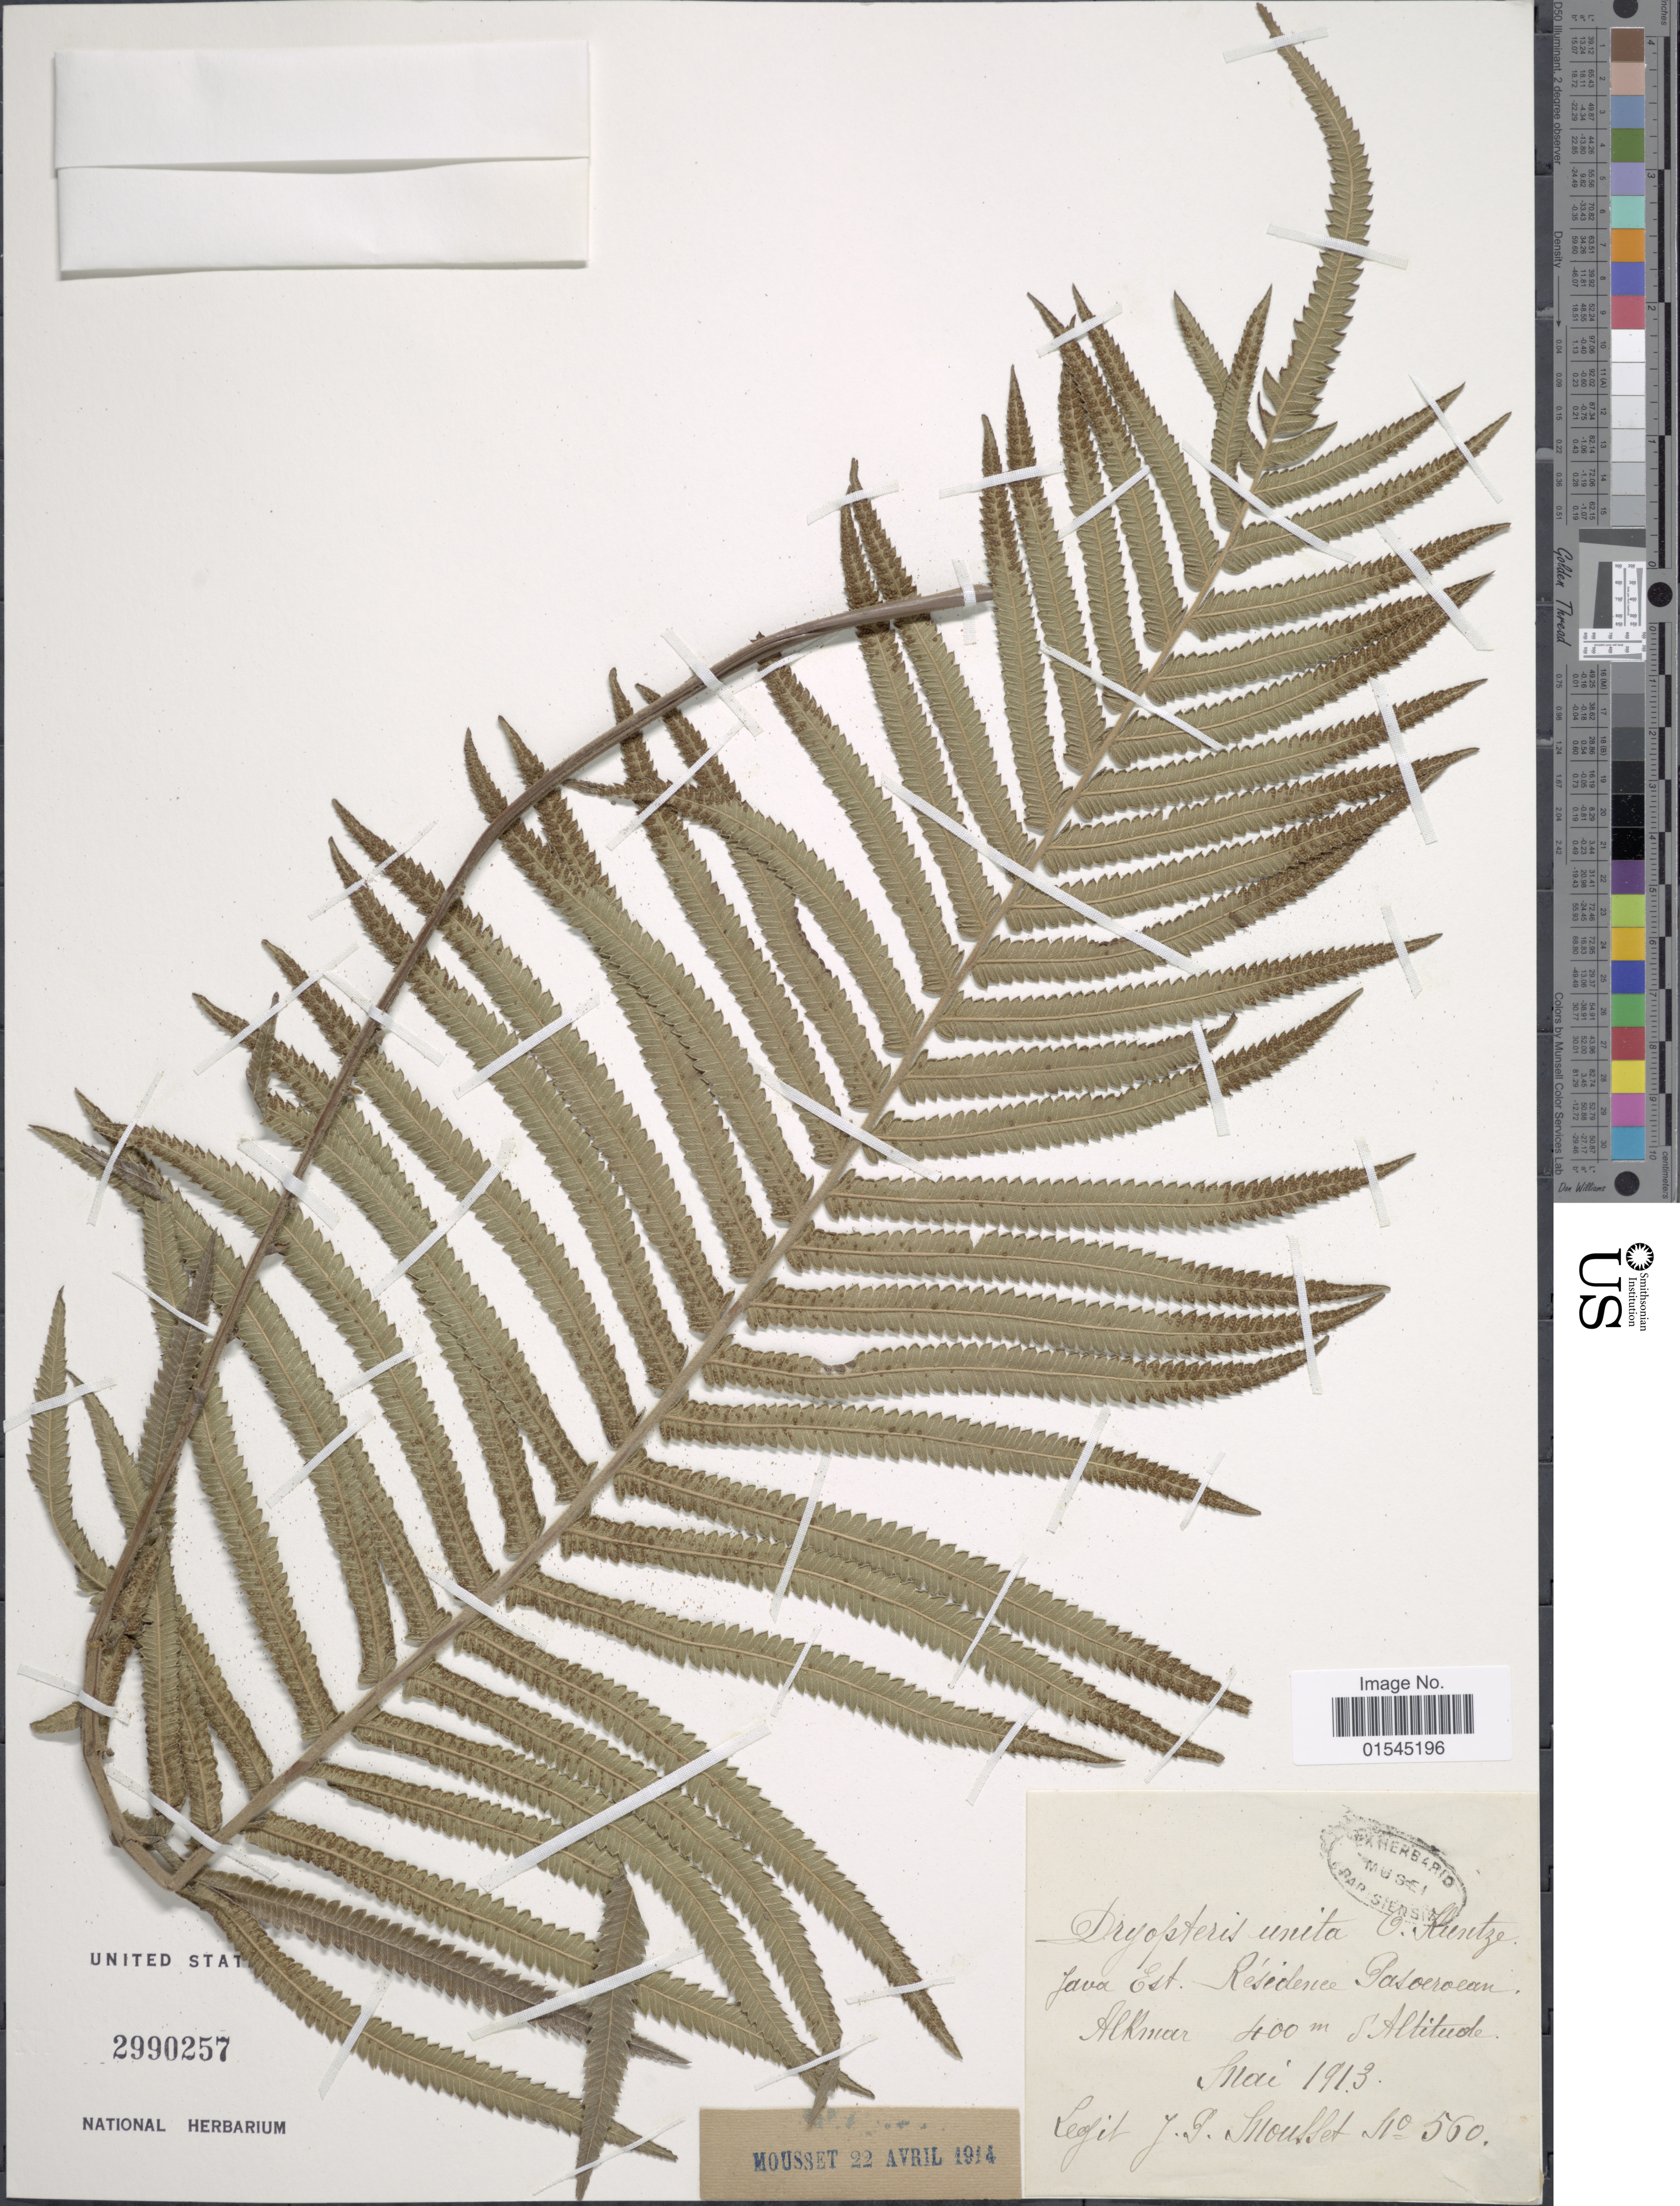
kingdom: Plantae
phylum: Tracheophyta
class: Polypodiopsida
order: Polypodiales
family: Thelypteridaceae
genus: Sphaerostephanos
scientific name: Sphaerostephanos unitus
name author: (L.) Holttum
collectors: J. Mousset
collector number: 560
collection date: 1913-05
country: Indonesia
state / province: Java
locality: Est. Residence Pasoeroeam, Alkmar [interpreted]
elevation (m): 400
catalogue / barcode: US 2990257